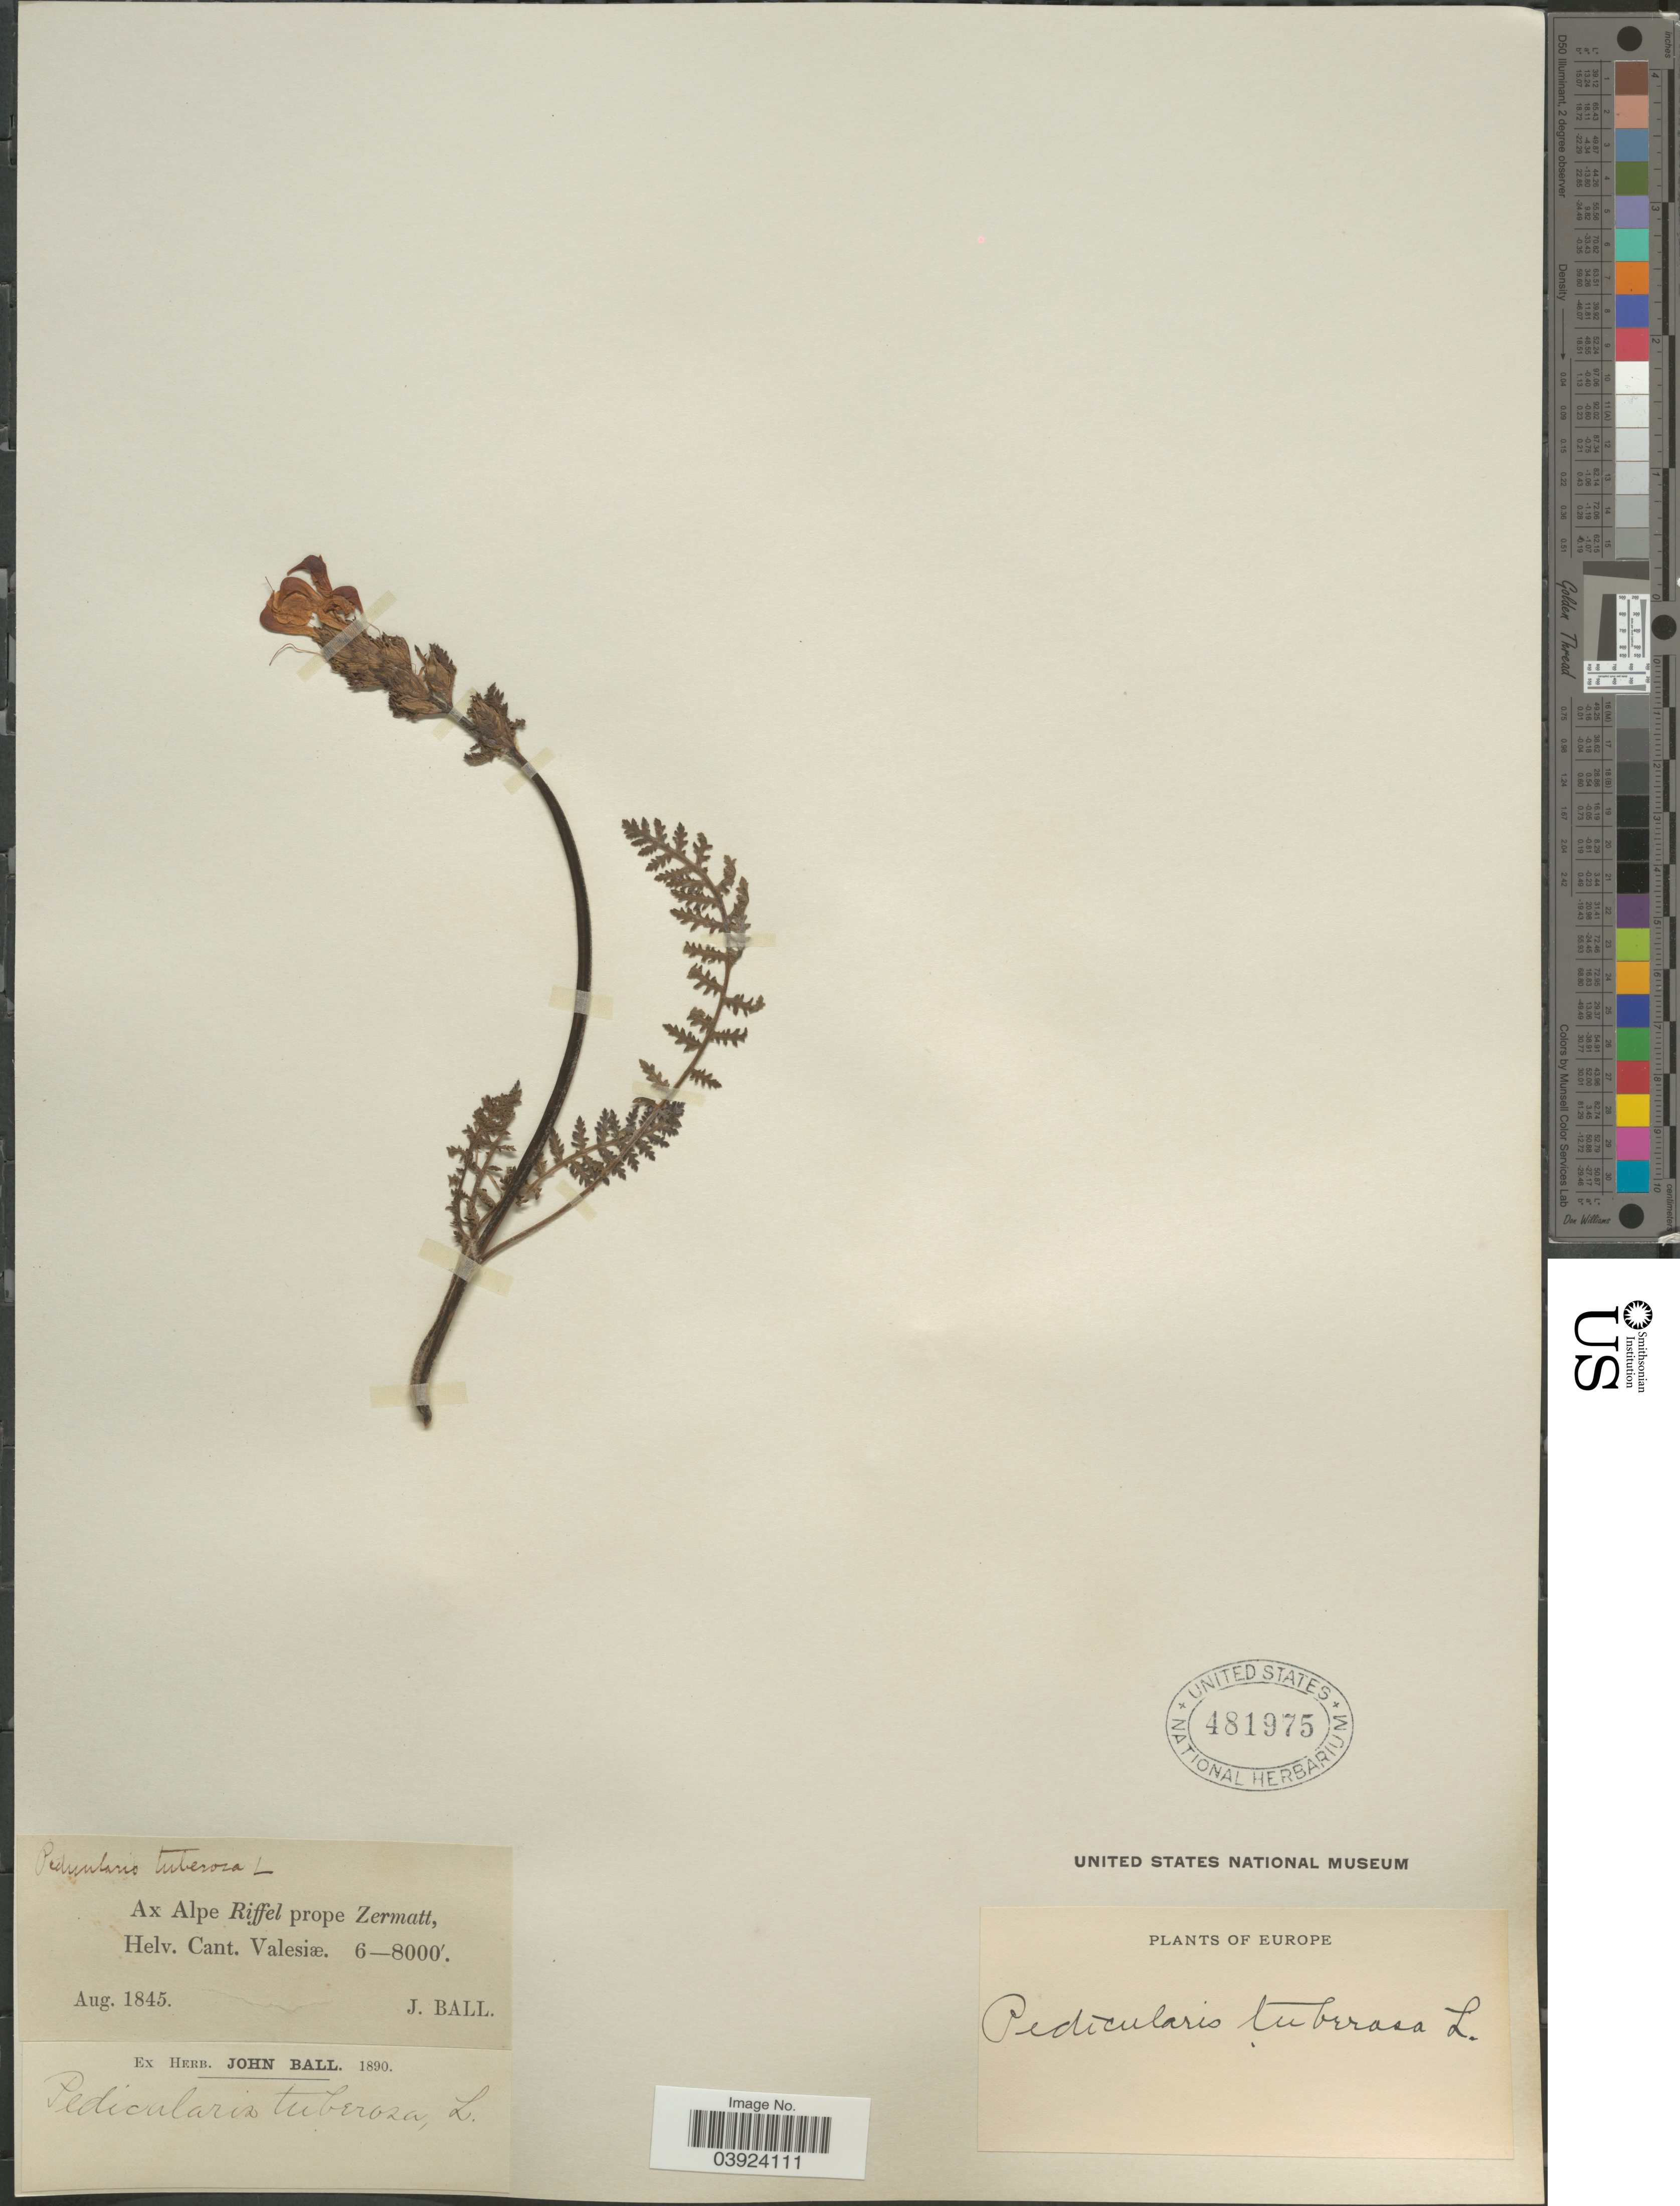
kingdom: Plantae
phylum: Tracheophyta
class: Magnoliopsida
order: Lamiales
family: Orobanchaceae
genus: Pedicularis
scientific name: Pedicularis tuberosa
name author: L.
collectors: J. Ball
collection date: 1845-08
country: Switzerland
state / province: Valais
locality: Ax Alpe Riffel prope Zermatt, Helv. Cant. Valesiæ.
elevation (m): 1829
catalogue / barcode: US 481975